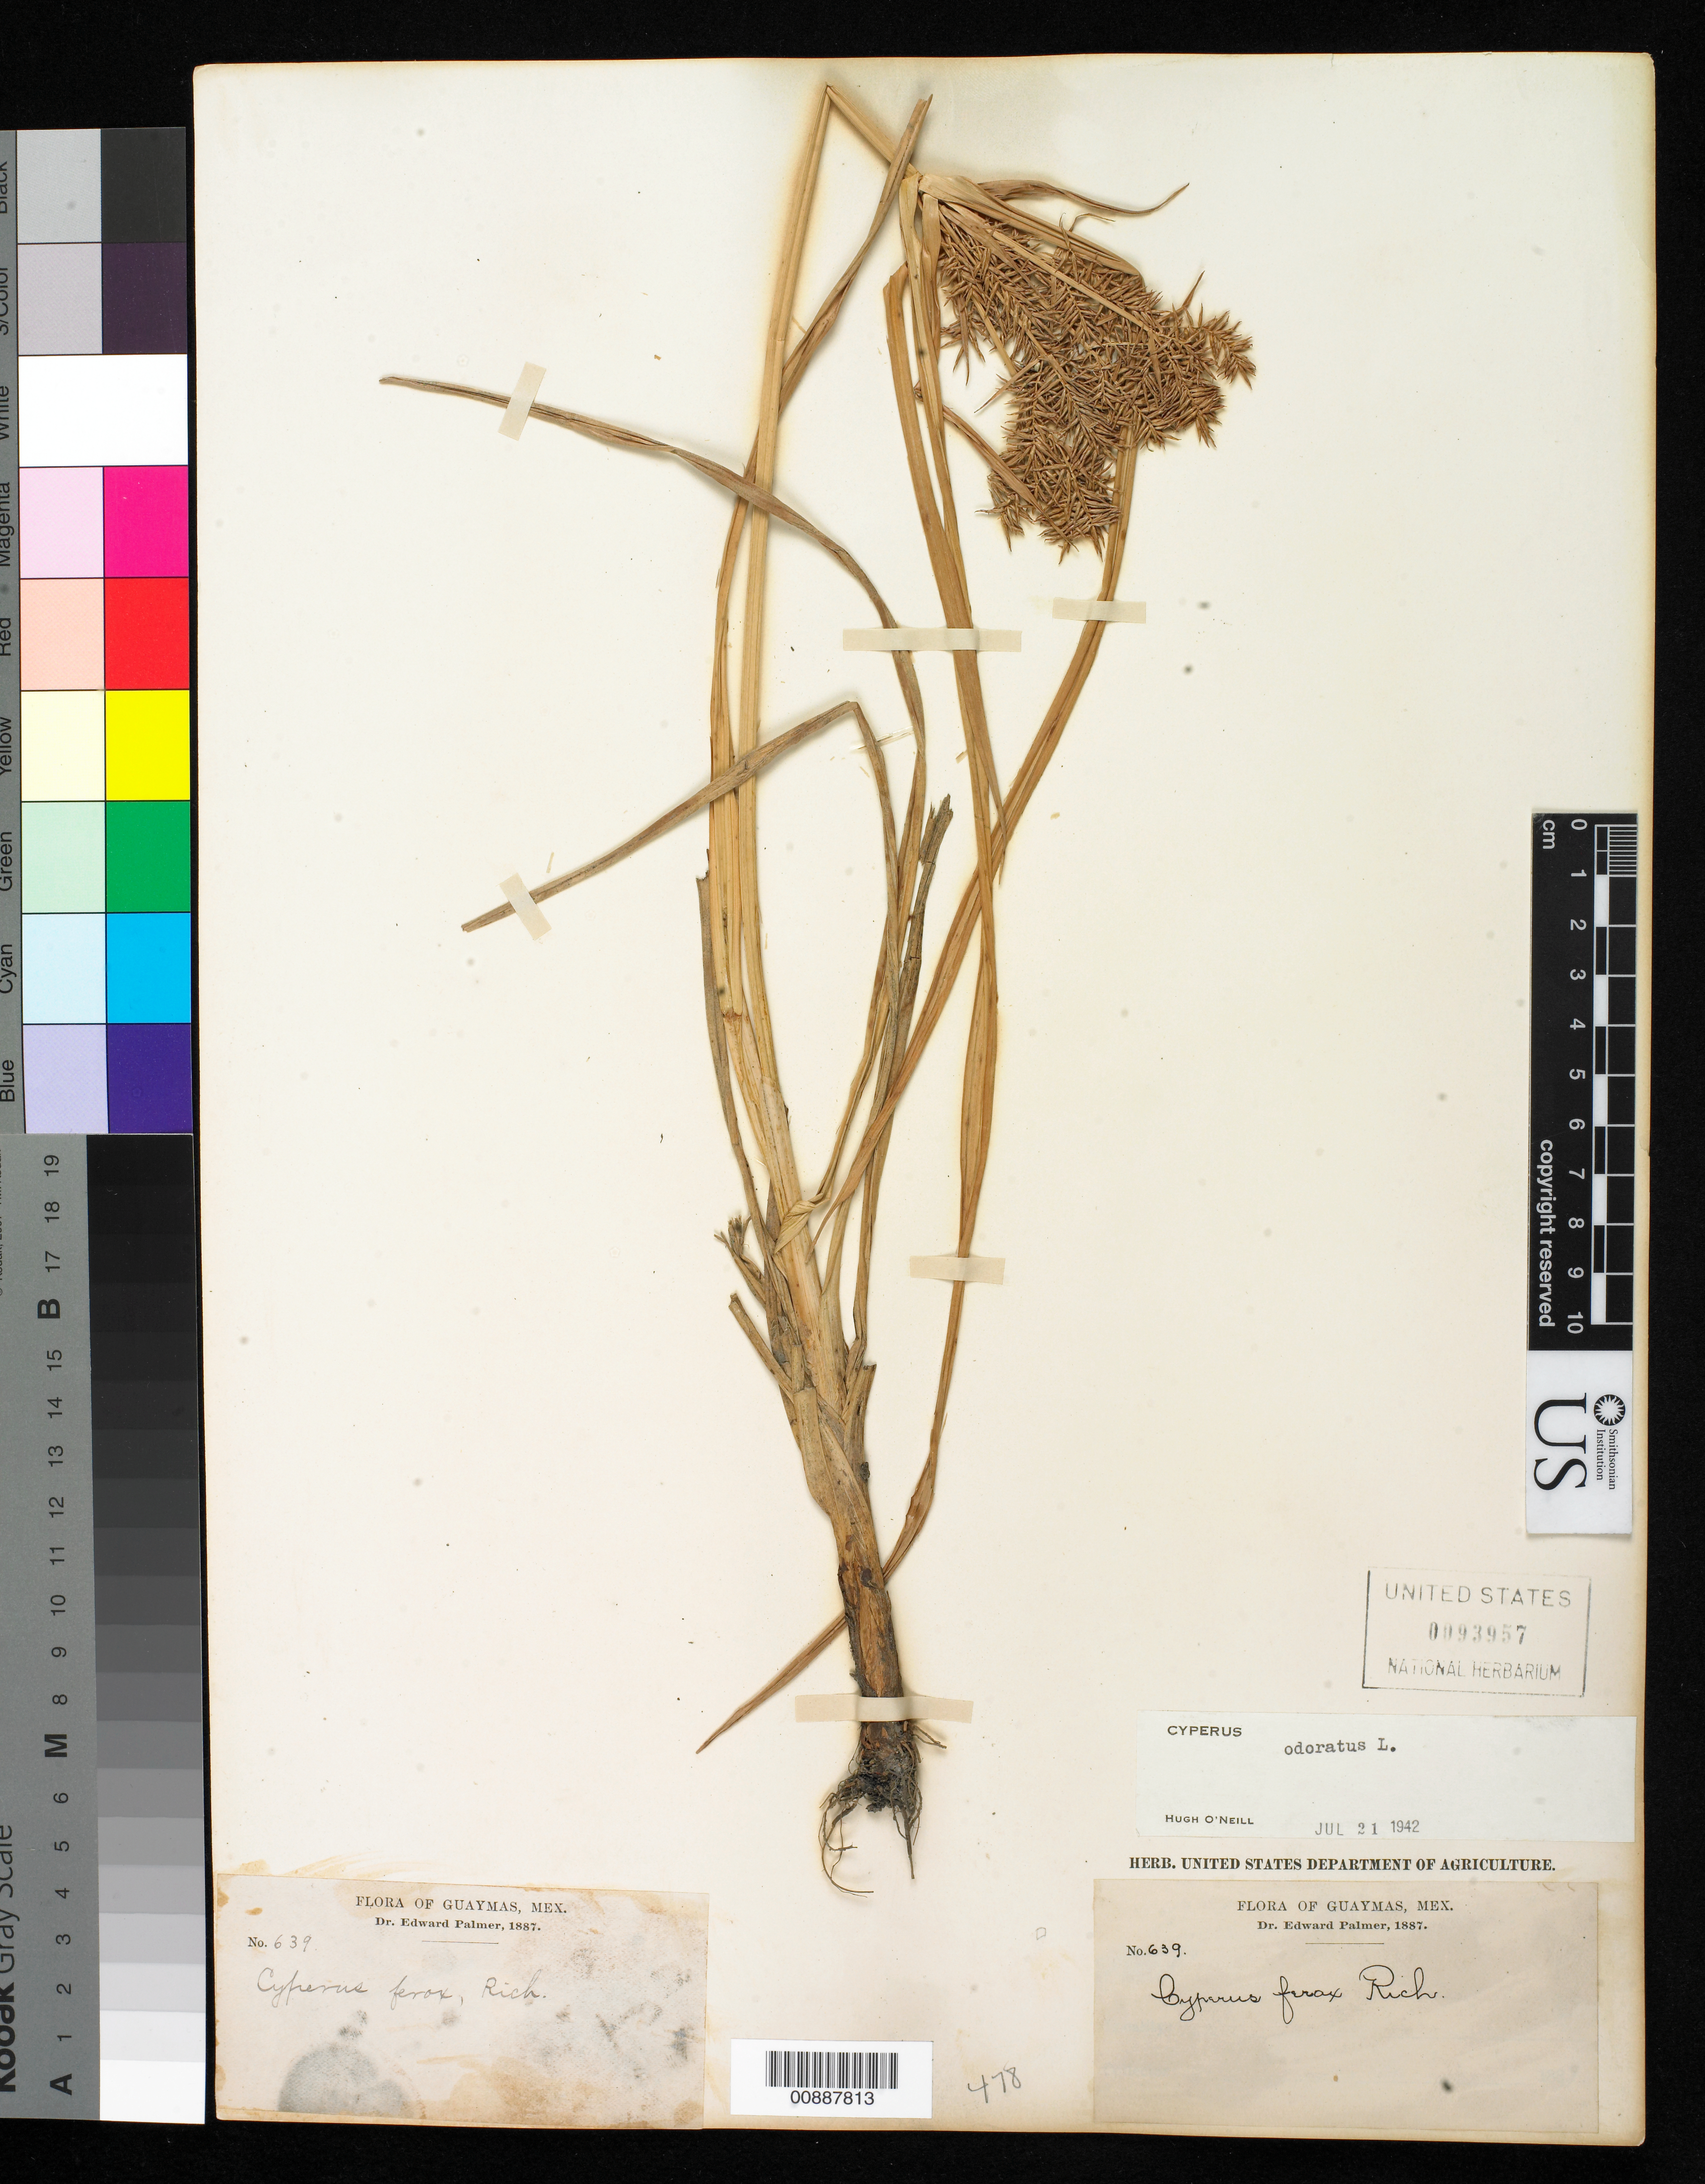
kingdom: Plantae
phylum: Tracheophyta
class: Liliopsida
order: Poales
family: Cyperaceae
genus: Cyperus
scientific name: Cyperus odoratus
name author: L.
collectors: E. Palmer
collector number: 639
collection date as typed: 1887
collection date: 1887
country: Mexico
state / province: Sonora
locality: Guaymas, Sonora.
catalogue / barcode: US 93957